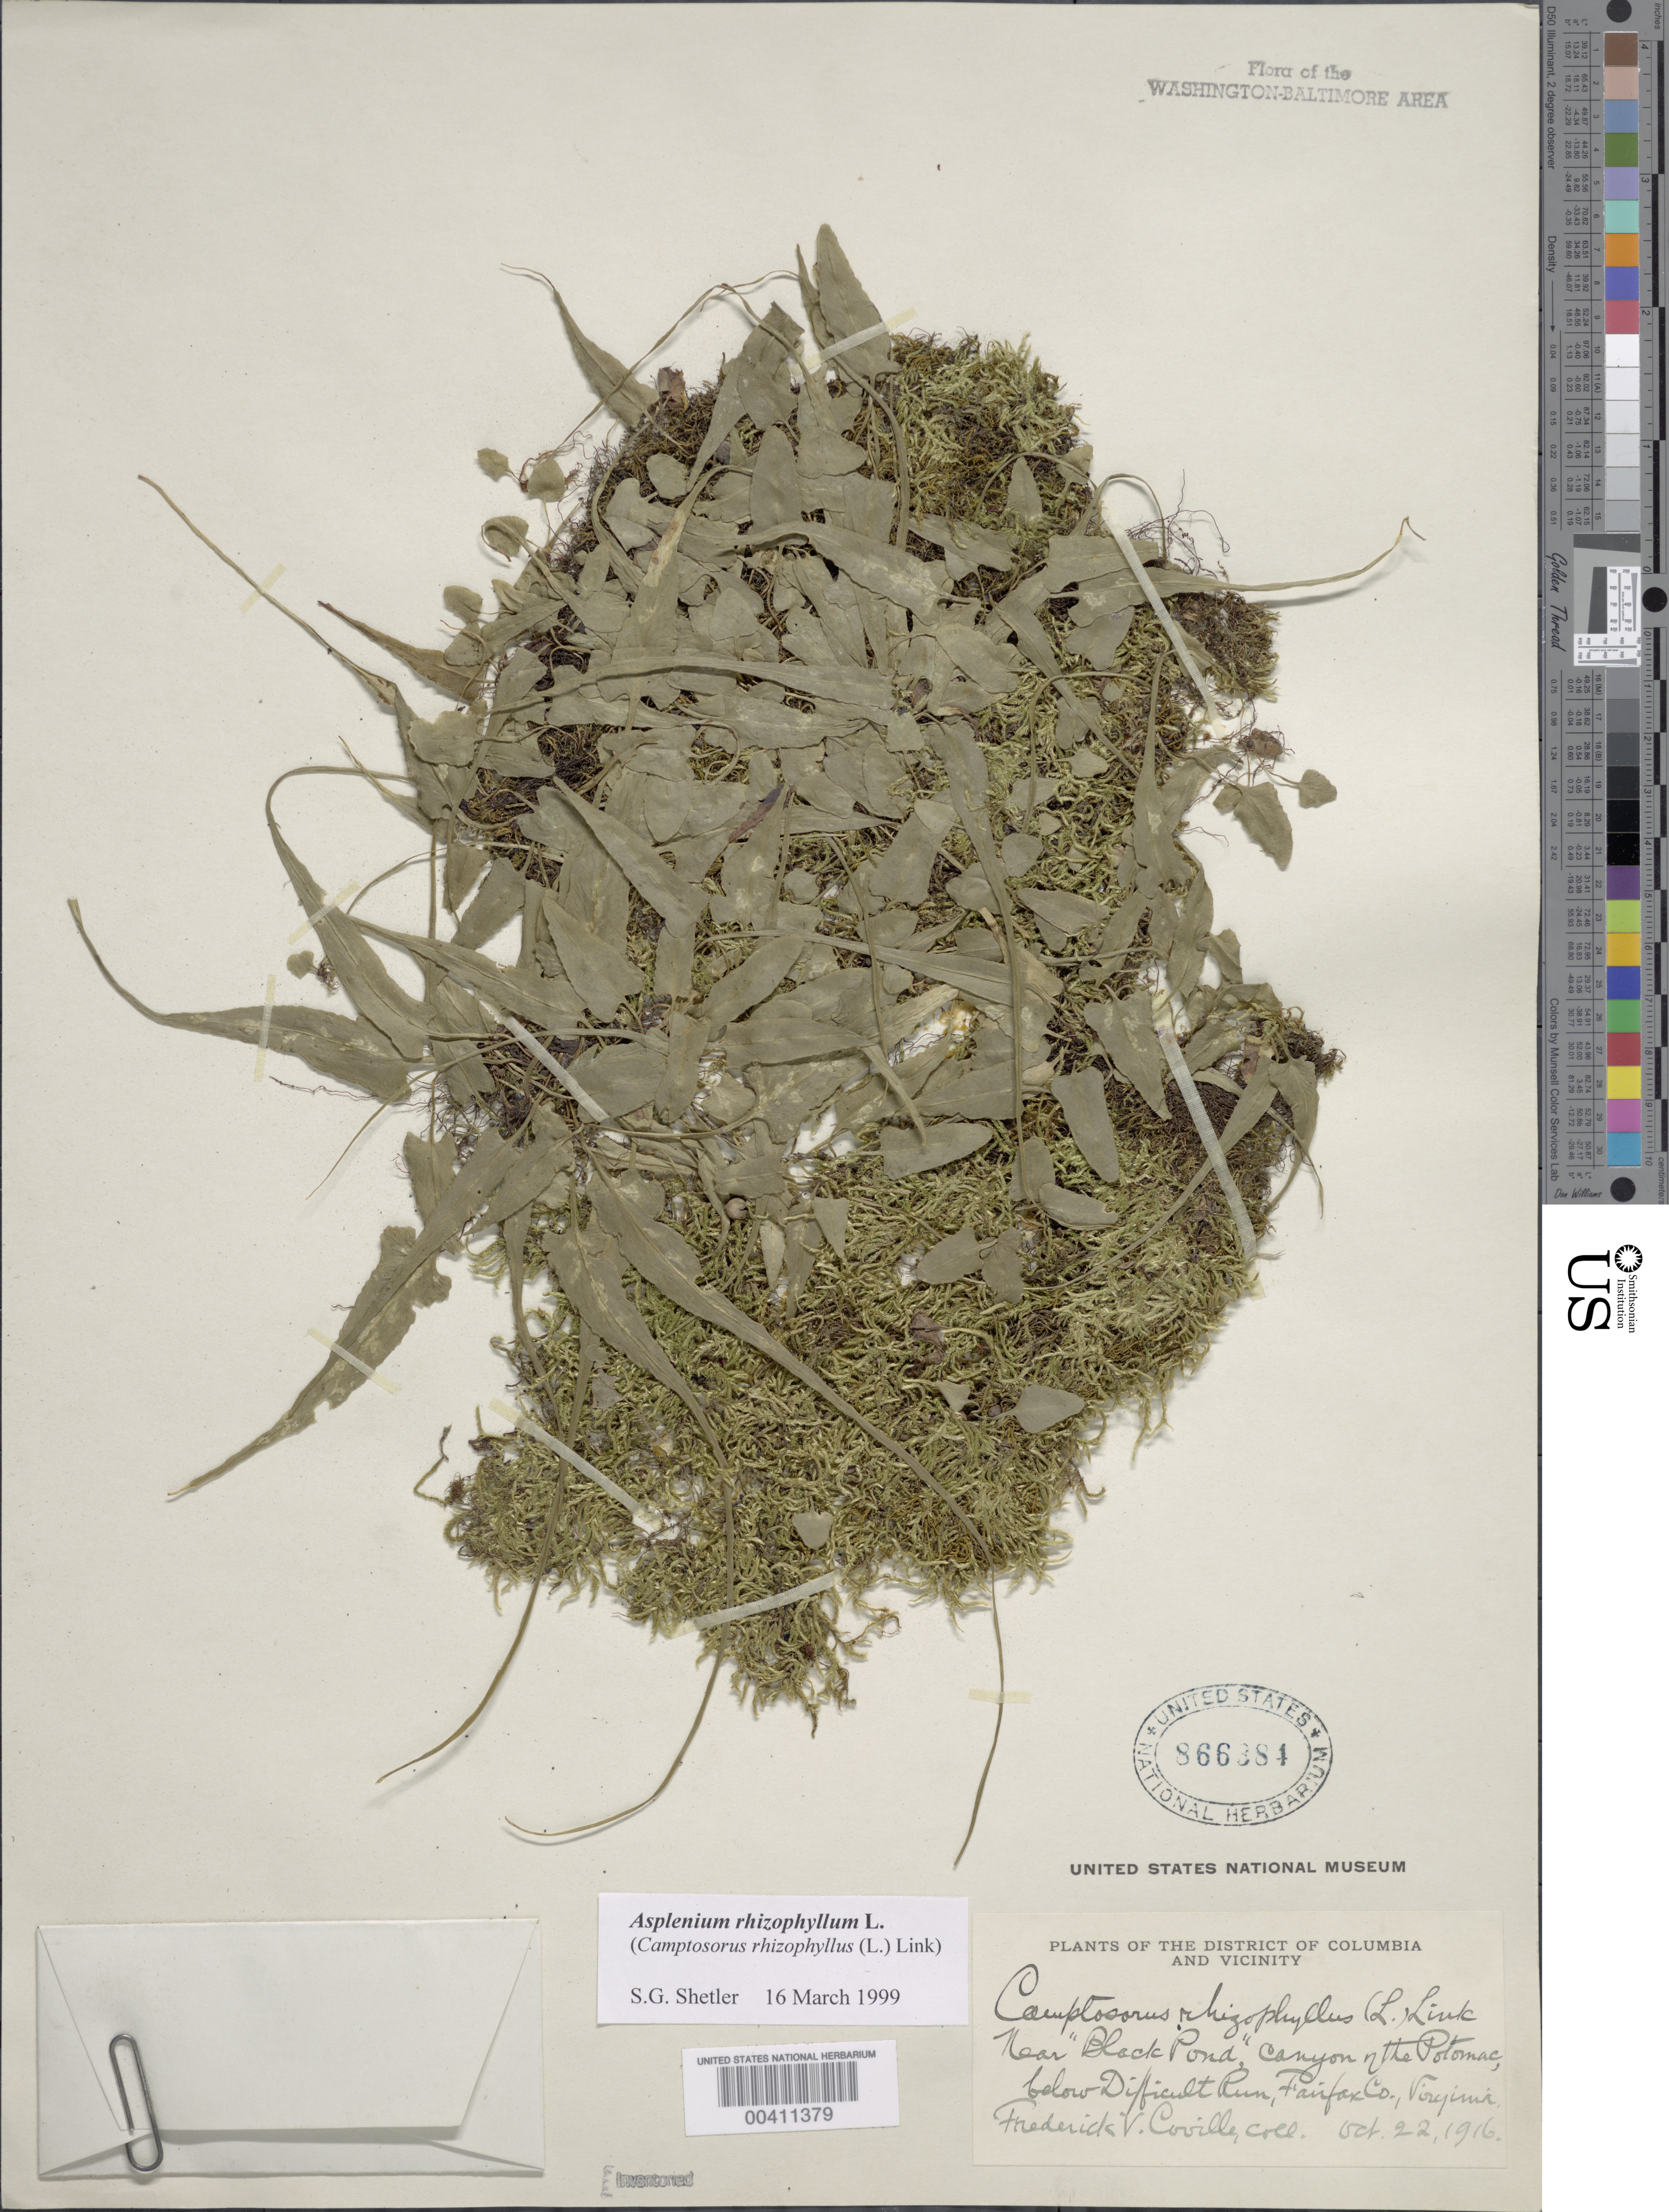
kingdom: Plantae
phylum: Tracheophyta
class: Polypodiopsida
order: Polypodiales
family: Aspleniaceae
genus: Asplenium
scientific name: Asplenium rhizophyllum var. auriculatum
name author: Hieron.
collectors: F. V. Coville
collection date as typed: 22 Oct 1916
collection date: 1916-10-22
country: United States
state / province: Virginia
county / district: Fairfax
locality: Black Pond Canyon of the Potomac, below Difficult Run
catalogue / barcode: US 866384